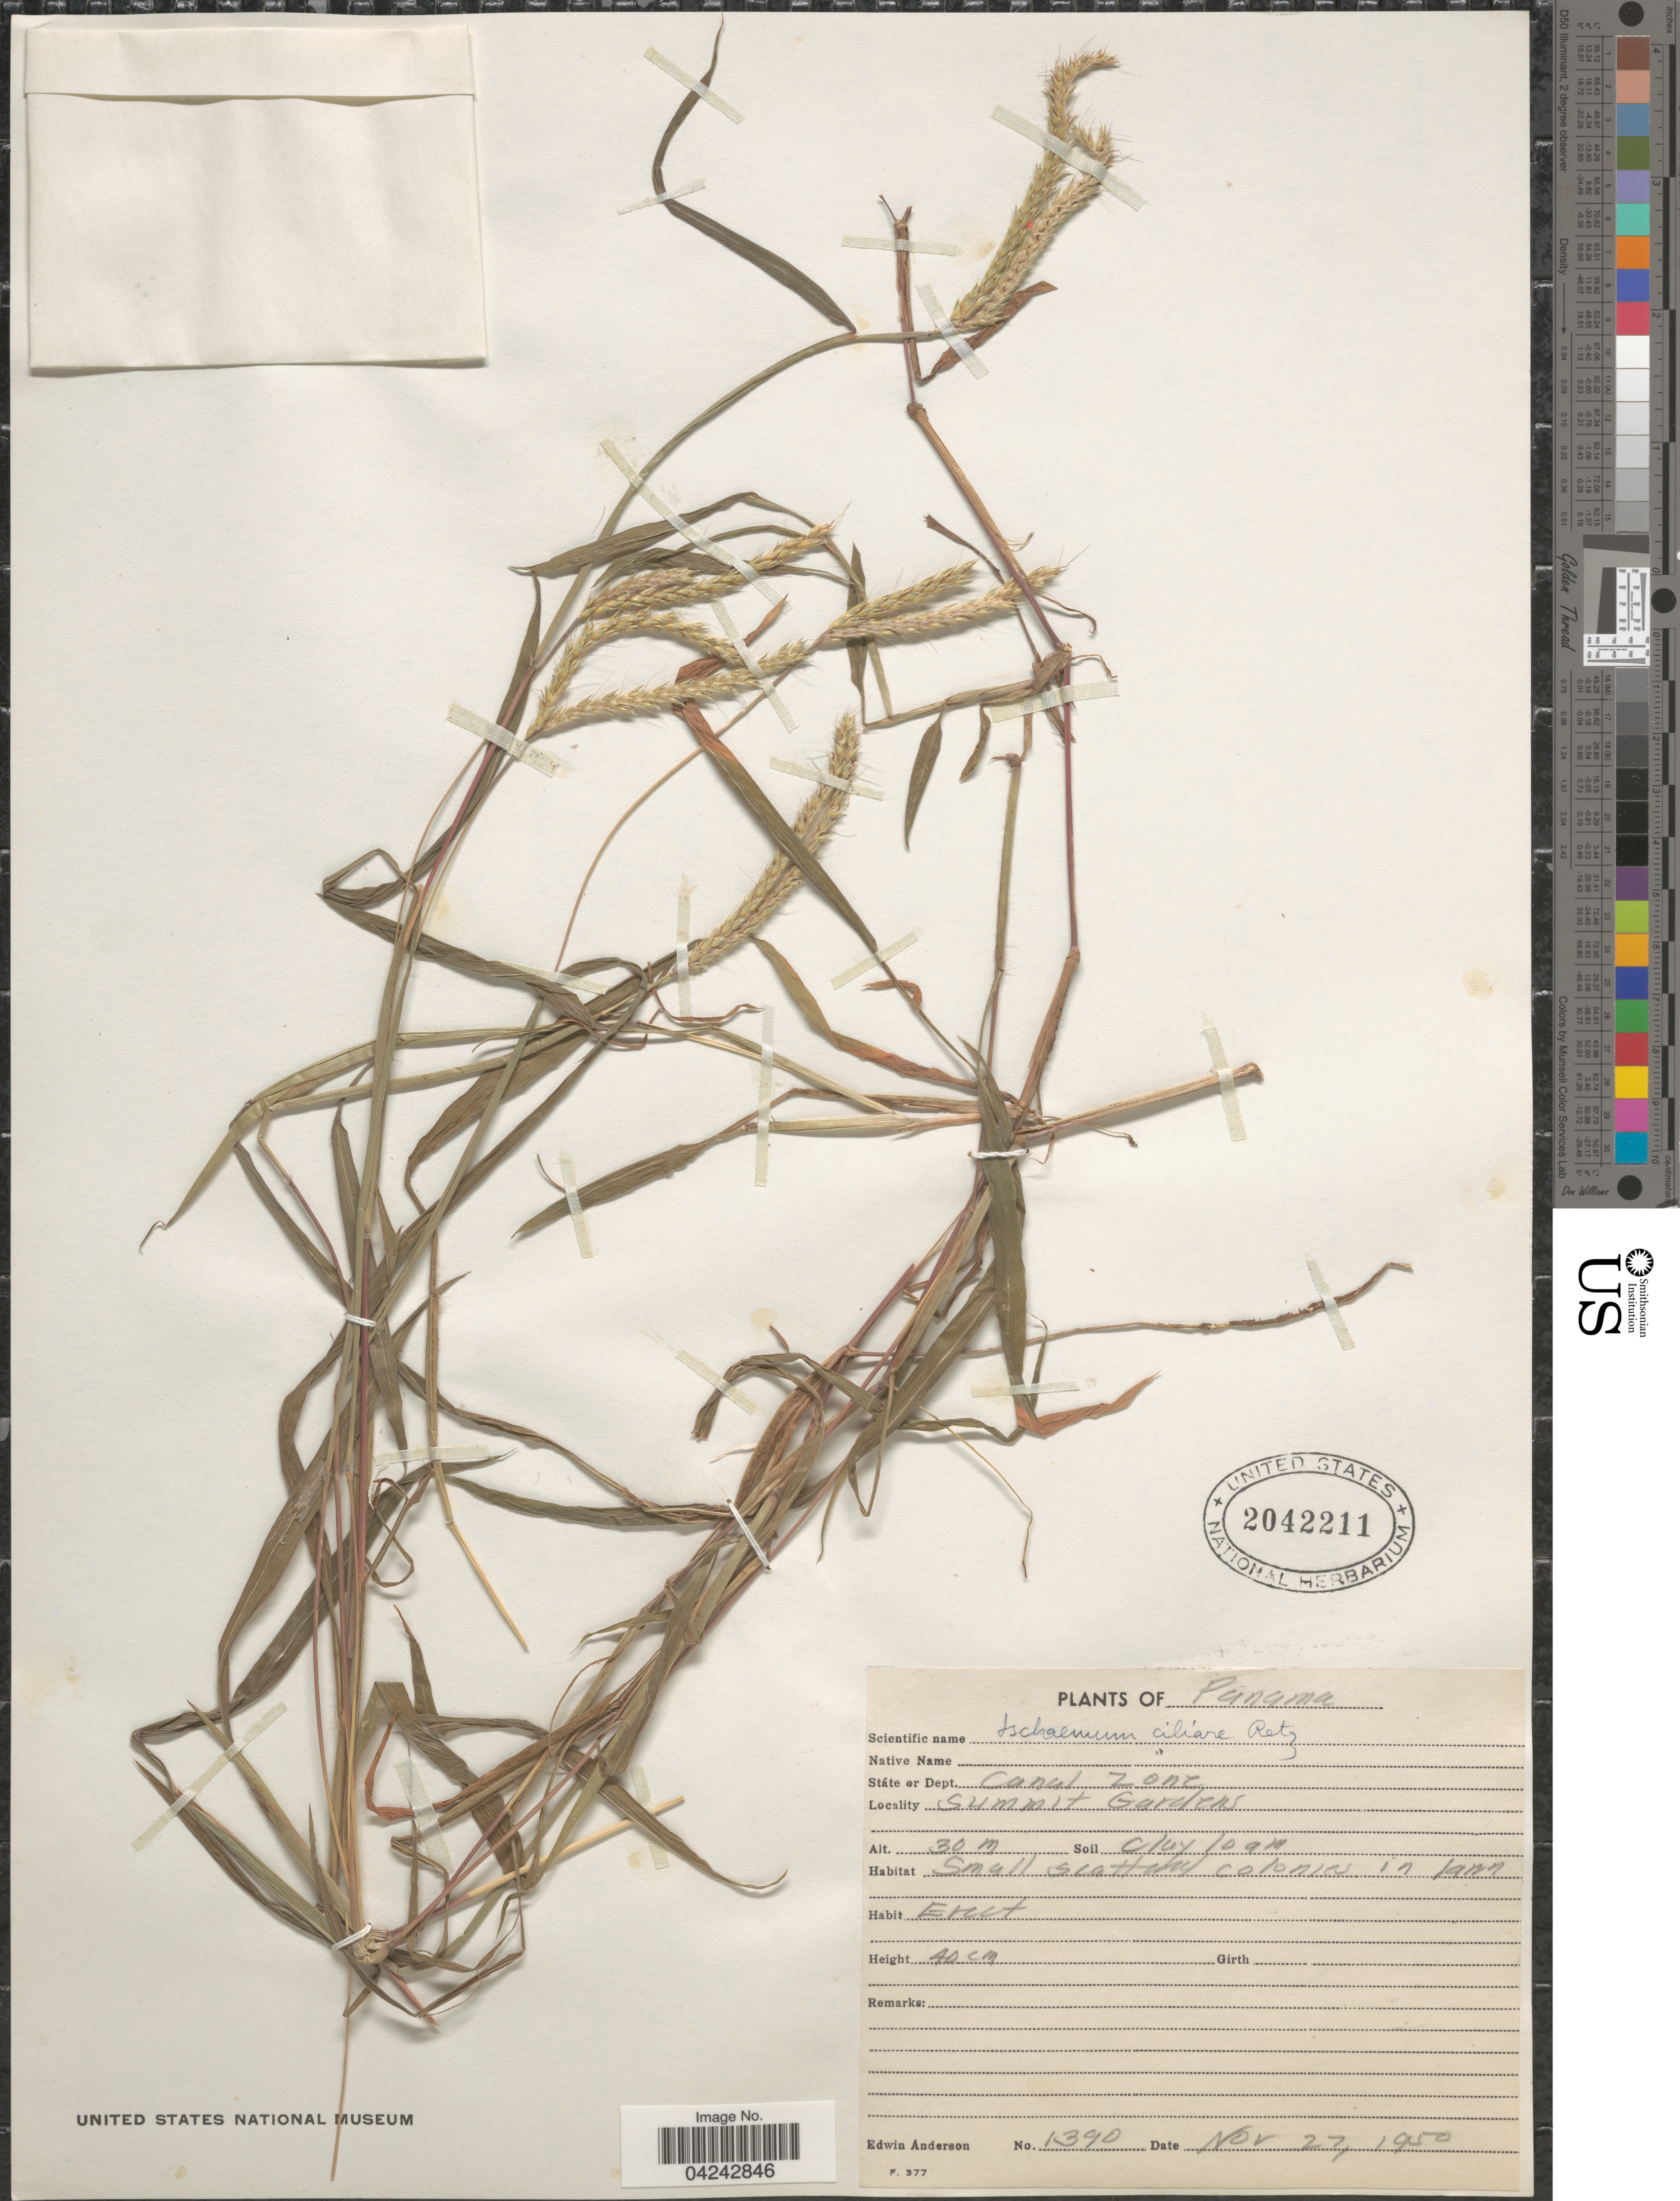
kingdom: Plantae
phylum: Tracheophyta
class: Liliopsida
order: Poales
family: Poaceae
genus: Ischaemum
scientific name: Ischaemum ciliare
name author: Retz.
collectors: E. Anderson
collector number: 1390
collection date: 1950-11-27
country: Panama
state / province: Colón / Panamá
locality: Dept. Canal Zone. Summit Gardens.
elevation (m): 30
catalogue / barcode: US 2042211